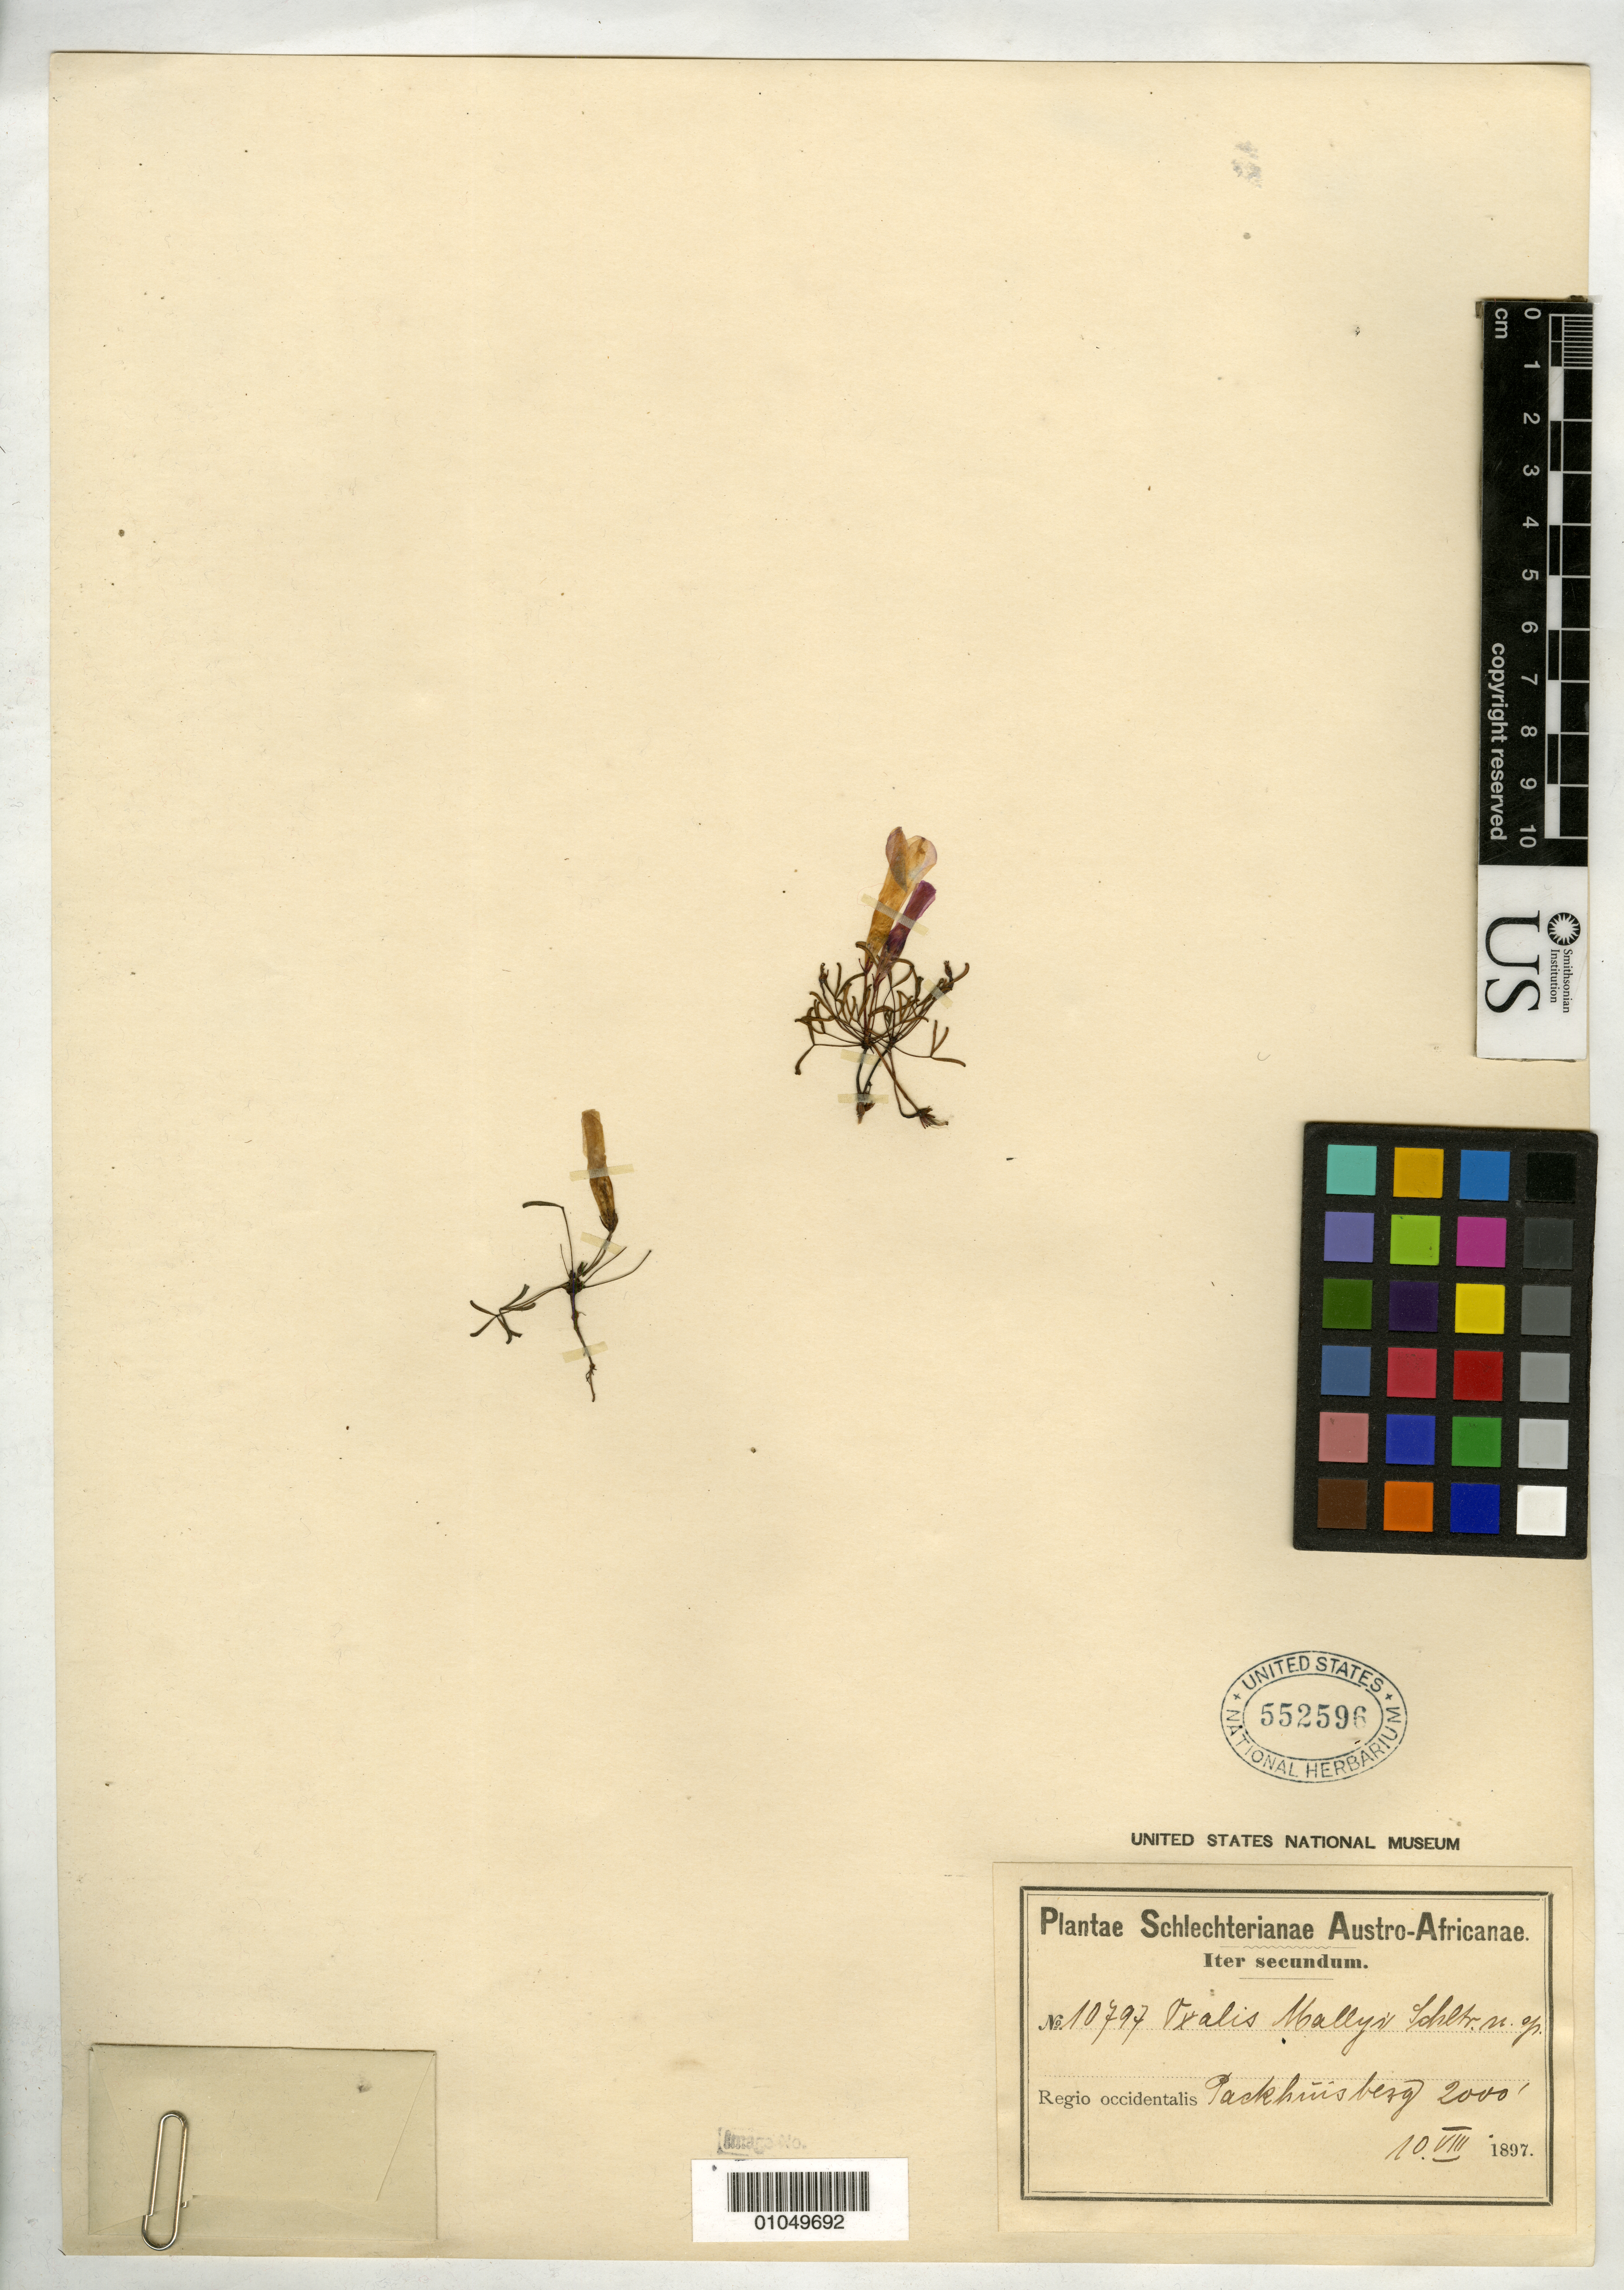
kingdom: Plantae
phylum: Tracheophyta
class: Magnoliopsida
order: Oxalidales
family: Oxalidaceae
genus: Oxalis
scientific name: Oxalis mallyi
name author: Schltr. ex R. Knuth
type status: Isotype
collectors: F. R. R. Schlechter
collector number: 10797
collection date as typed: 10 Aug 1897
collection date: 1897-08-10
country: South Africa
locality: Regio occidentalis, Packhuisberg.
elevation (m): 610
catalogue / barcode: US 552596